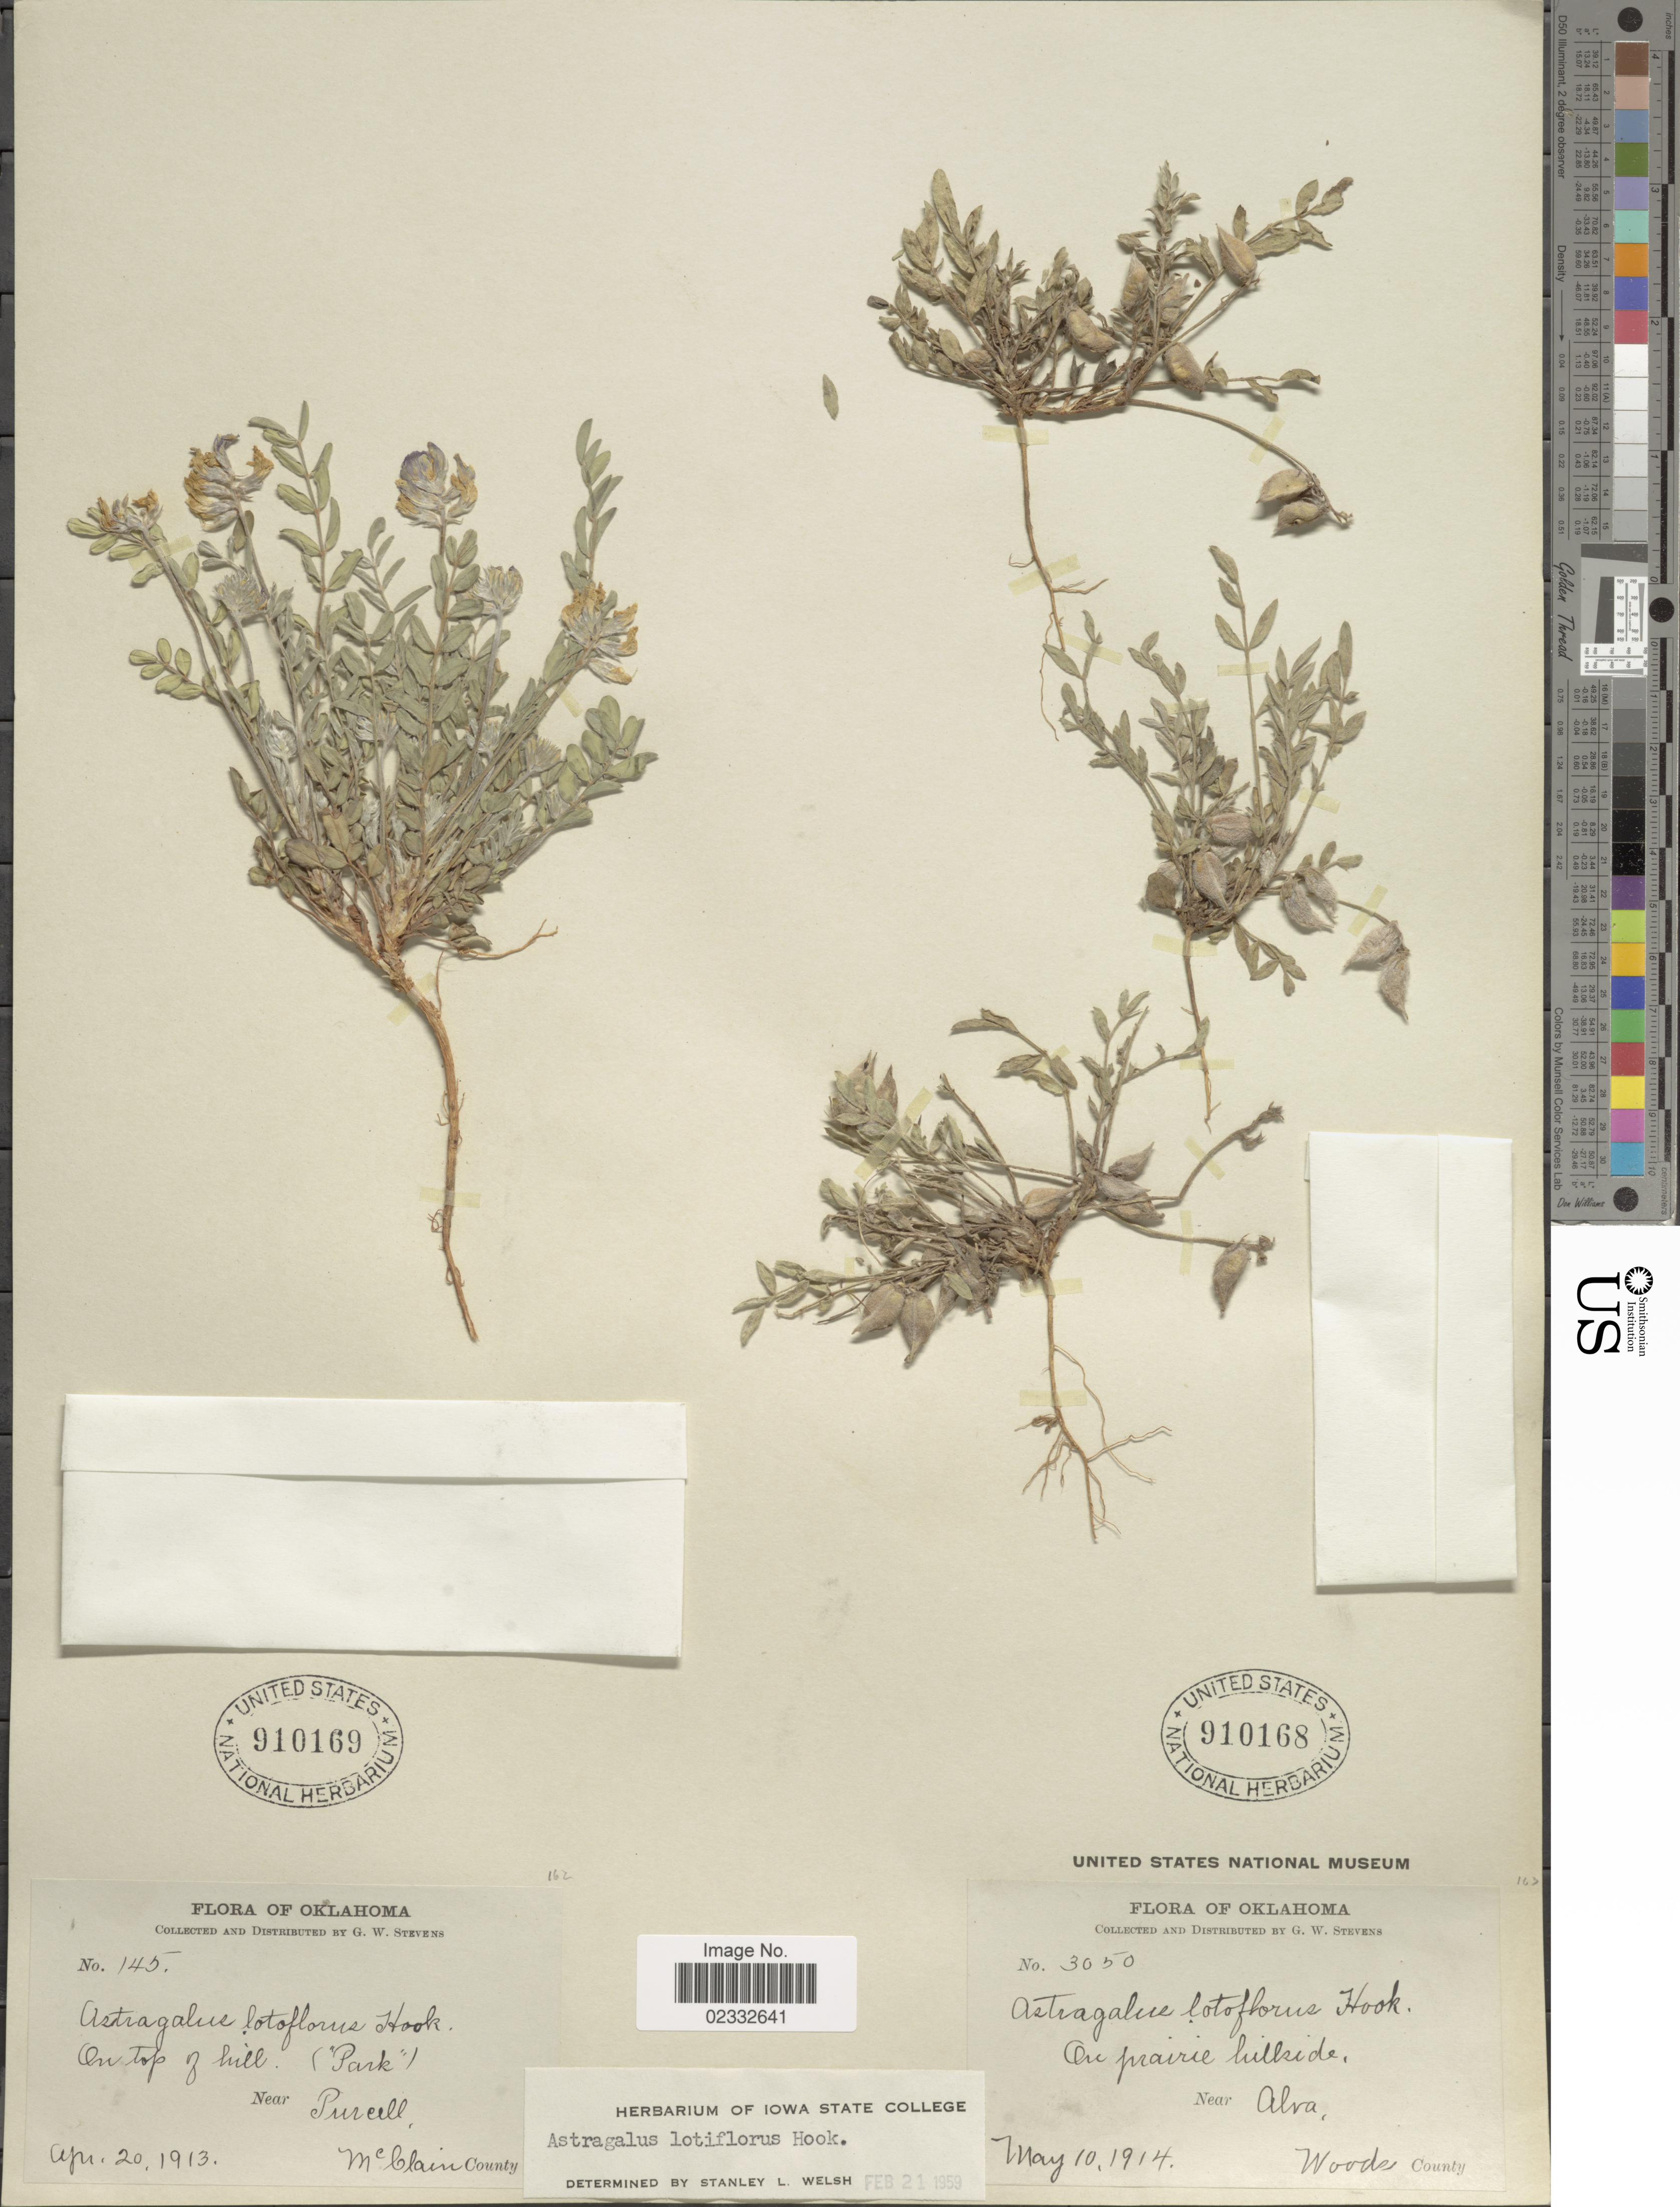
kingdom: Plantae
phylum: Tracheophyta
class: Magnoliopsida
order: Fabales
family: Fabaceae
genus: Astragalus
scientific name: Astragalus lotiflorus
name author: Hook.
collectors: G. W. Stevens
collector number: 3050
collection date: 1914-05-10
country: United States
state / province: Oklahoma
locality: near Alra. Woods County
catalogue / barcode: US 910168-2